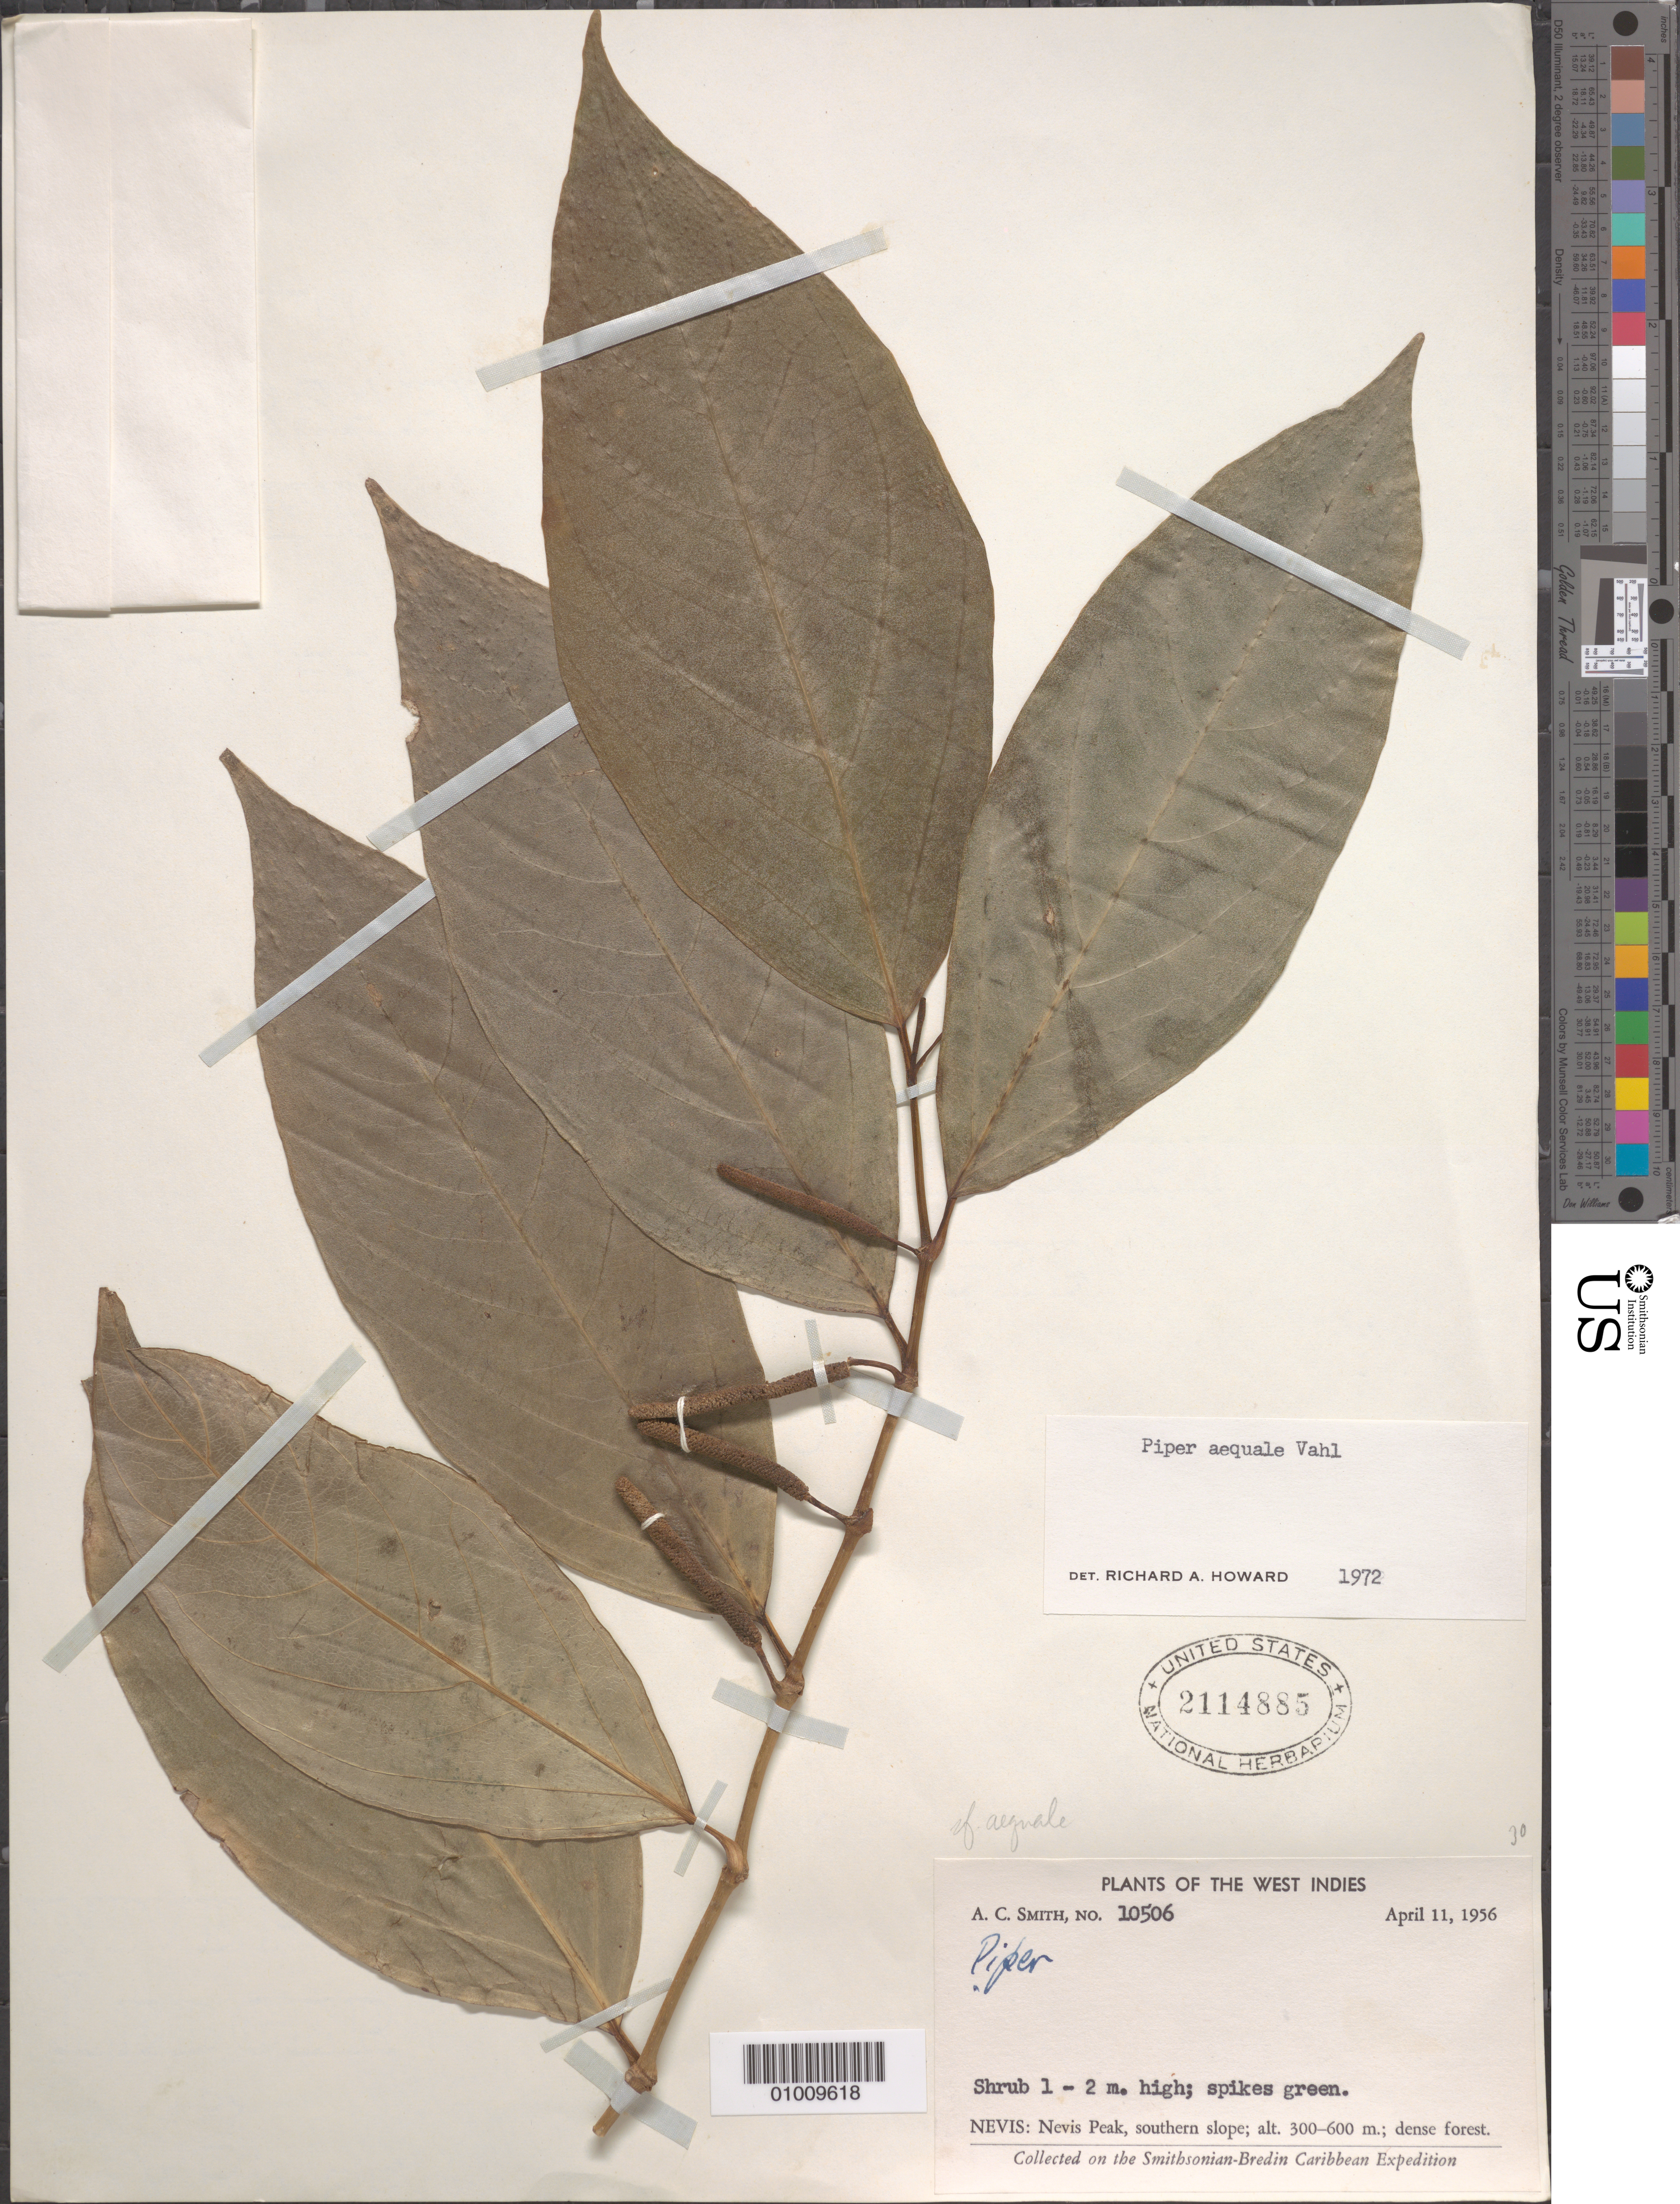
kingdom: Plantae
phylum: Tracheophyta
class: Magnoliopsida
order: Piperales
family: Piperaceae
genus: Piper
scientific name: Piper aequale var. aequale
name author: Vahl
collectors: A. C. Smith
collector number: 10506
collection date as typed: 11 Apr 1956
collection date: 1956-04-11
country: St. Christopher-Nevis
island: Nevis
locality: Nevis Peak, southern slopes, dense forest.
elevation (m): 300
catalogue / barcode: US 2114885